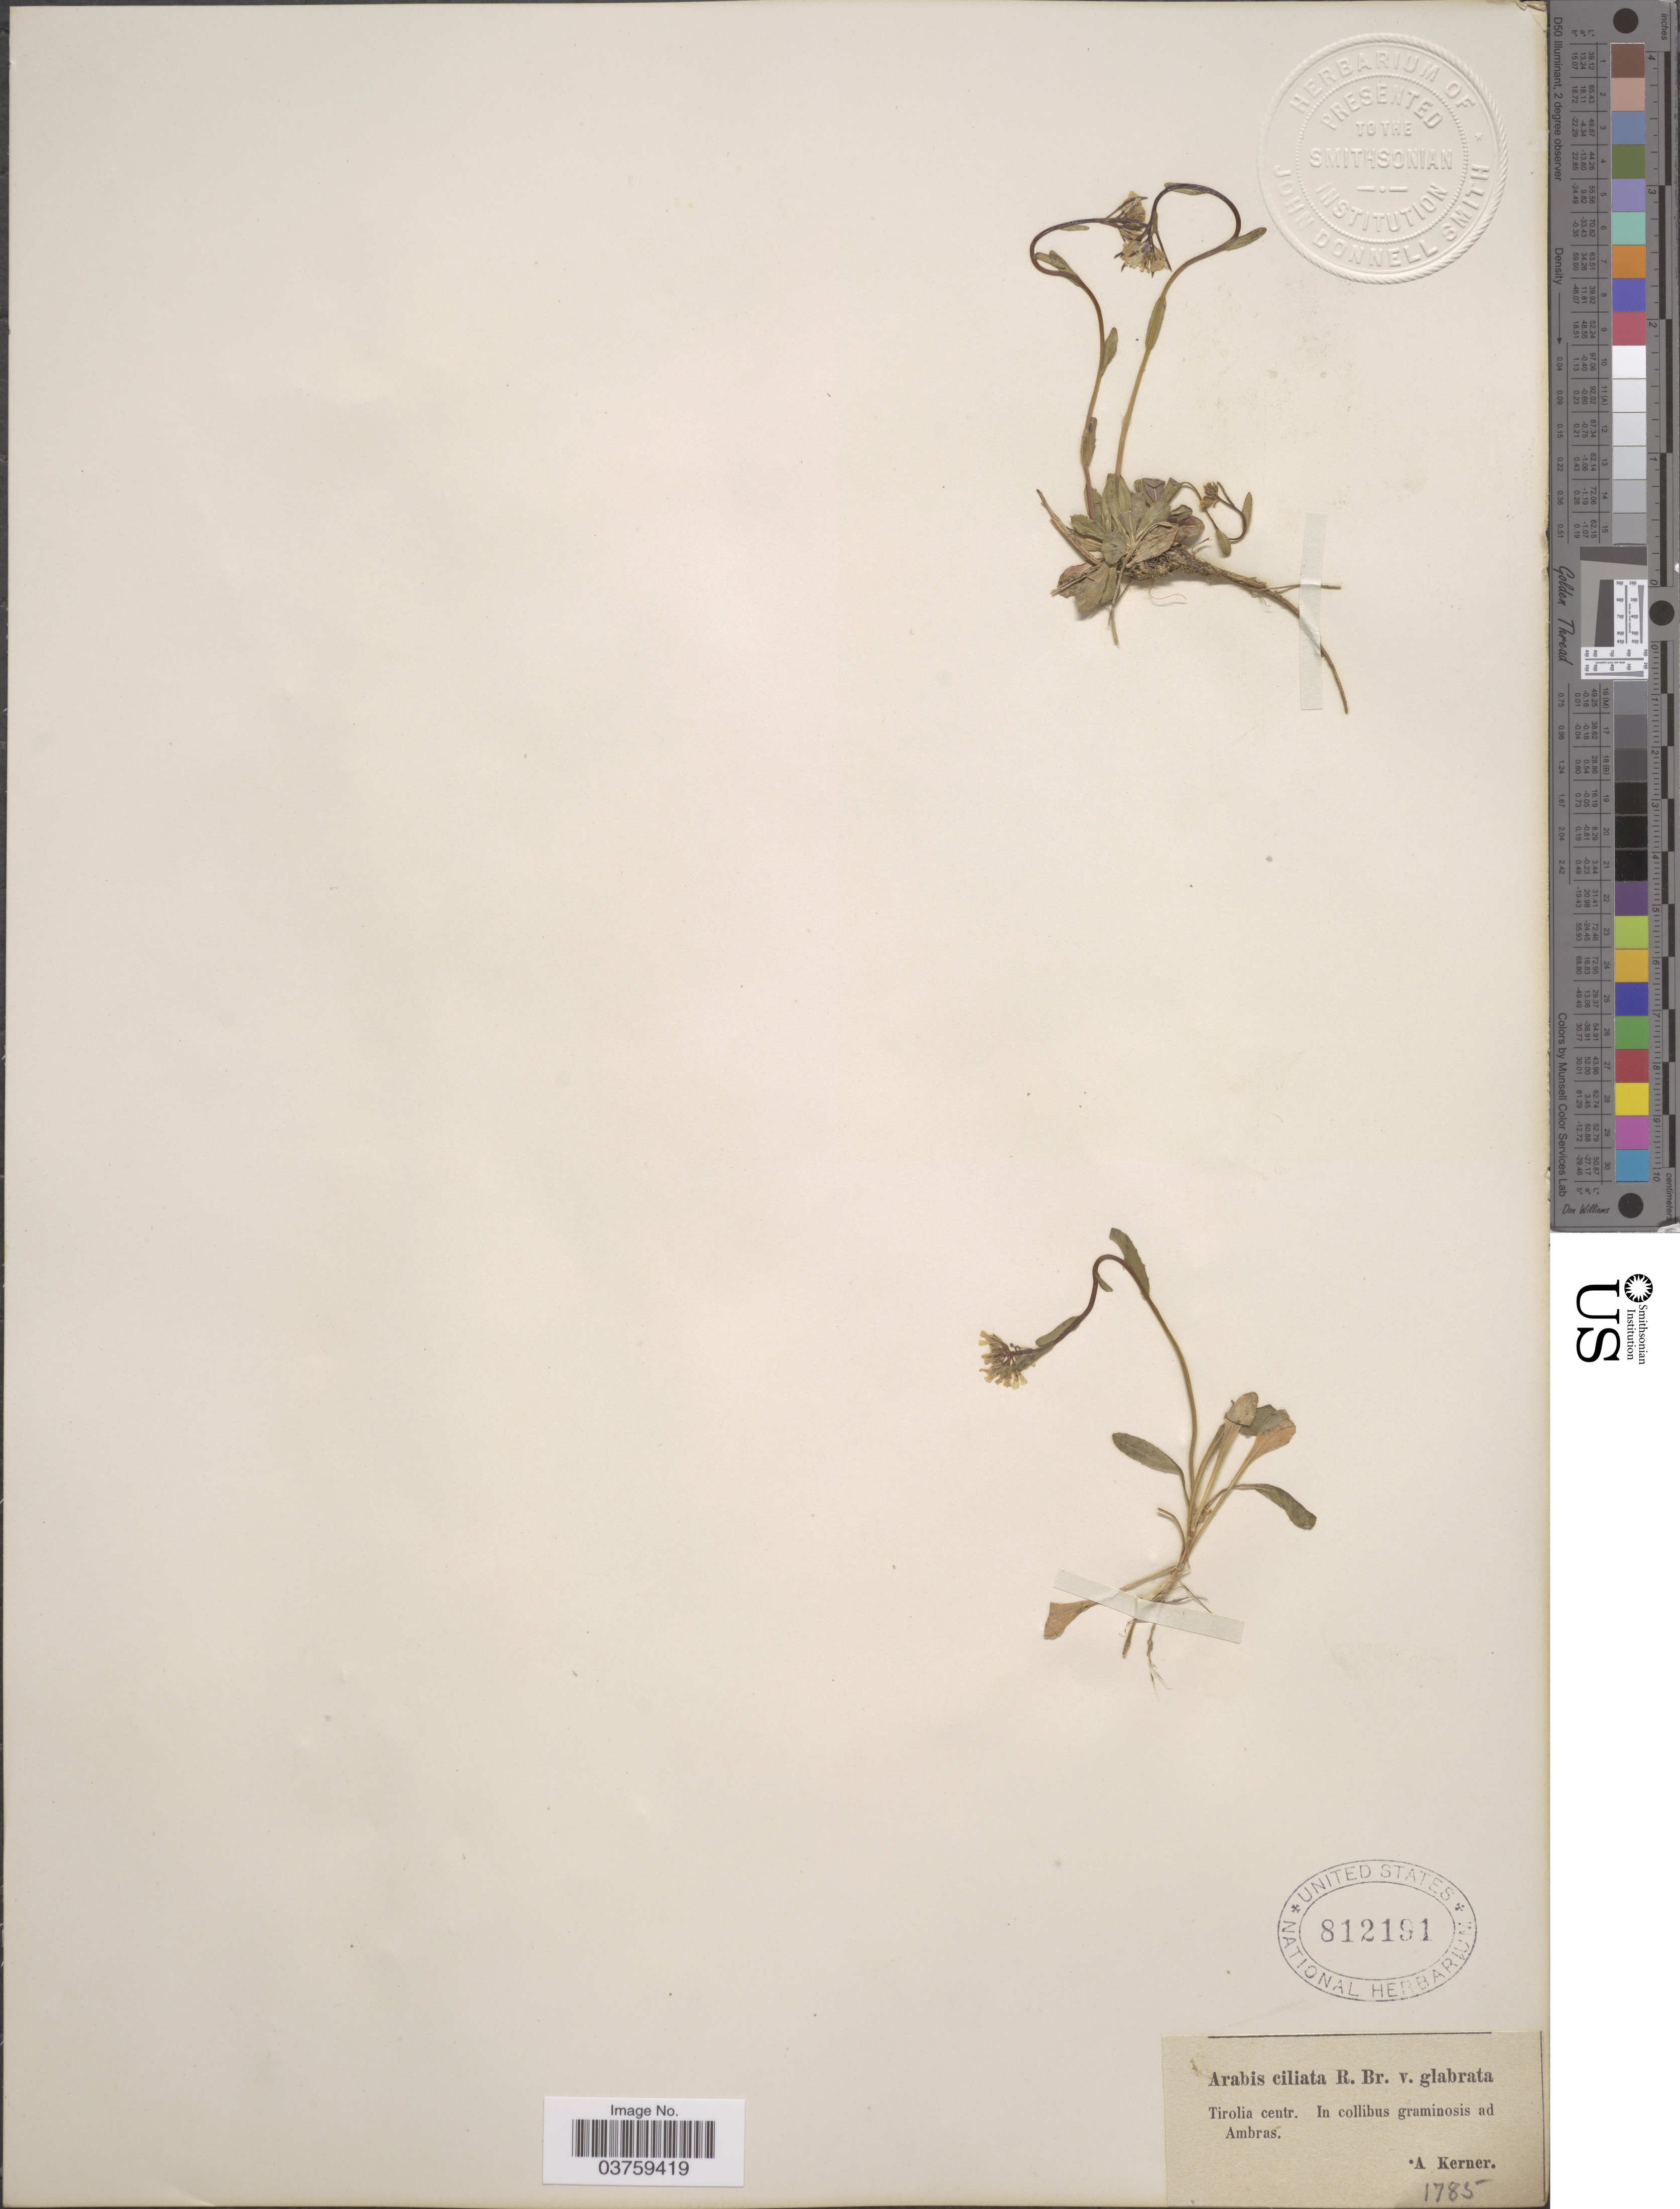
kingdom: Plantae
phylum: Tracheophyta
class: Magnoliopsida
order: Brassicales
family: Brassicaceae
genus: Arabis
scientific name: Arabis ciliata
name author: W.T. Aiton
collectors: A. Kerner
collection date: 1785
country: Austria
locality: Tirolia centr. In collibus graminosis ad Ambras.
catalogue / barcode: US 812191